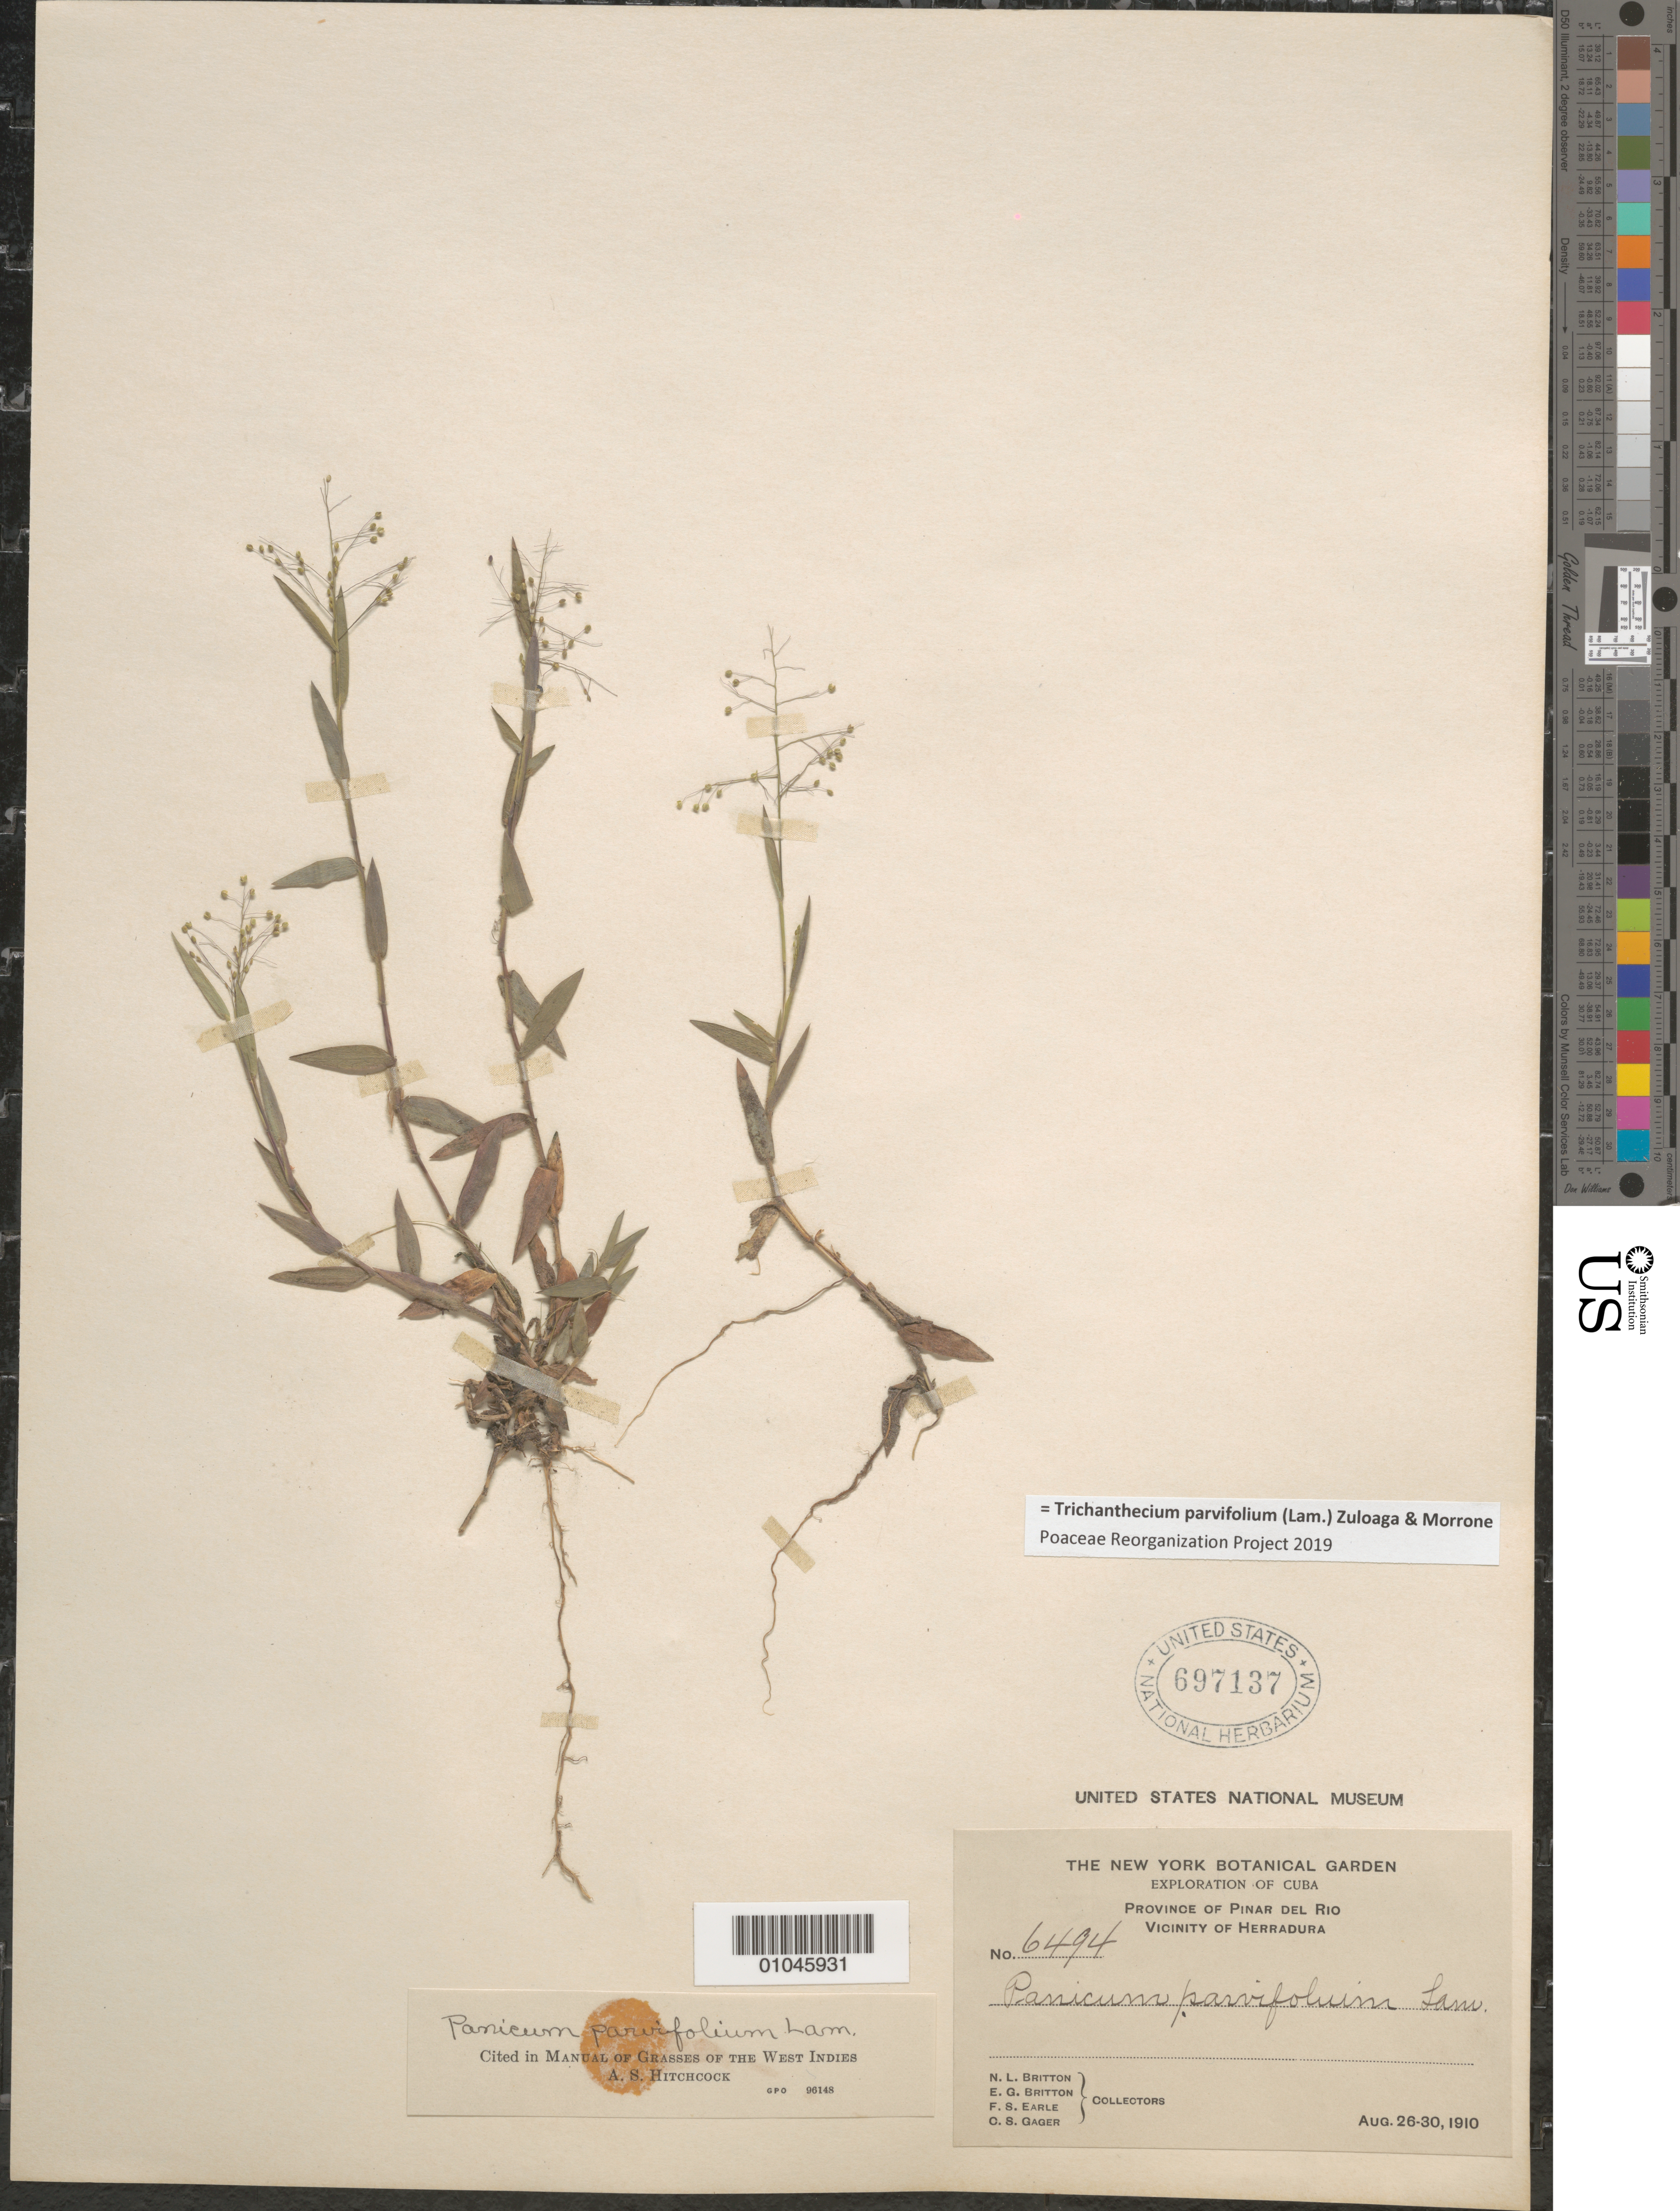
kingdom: Plantae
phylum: Tracheophyta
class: Liliopsida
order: Poales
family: Poaceae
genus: Panicum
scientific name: Panicum parvifolium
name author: Lam.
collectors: N. Britton, E. G. Britton, F. S. Earle & C. Gager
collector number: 6494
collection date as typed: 26 Aug 1910 to 30 Aug 1910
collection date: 1910-08-26/1910-08-30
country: Cuba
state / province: Pinar del Rio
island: Cuba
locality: Vicinity of Herradura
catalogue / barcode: US 697137